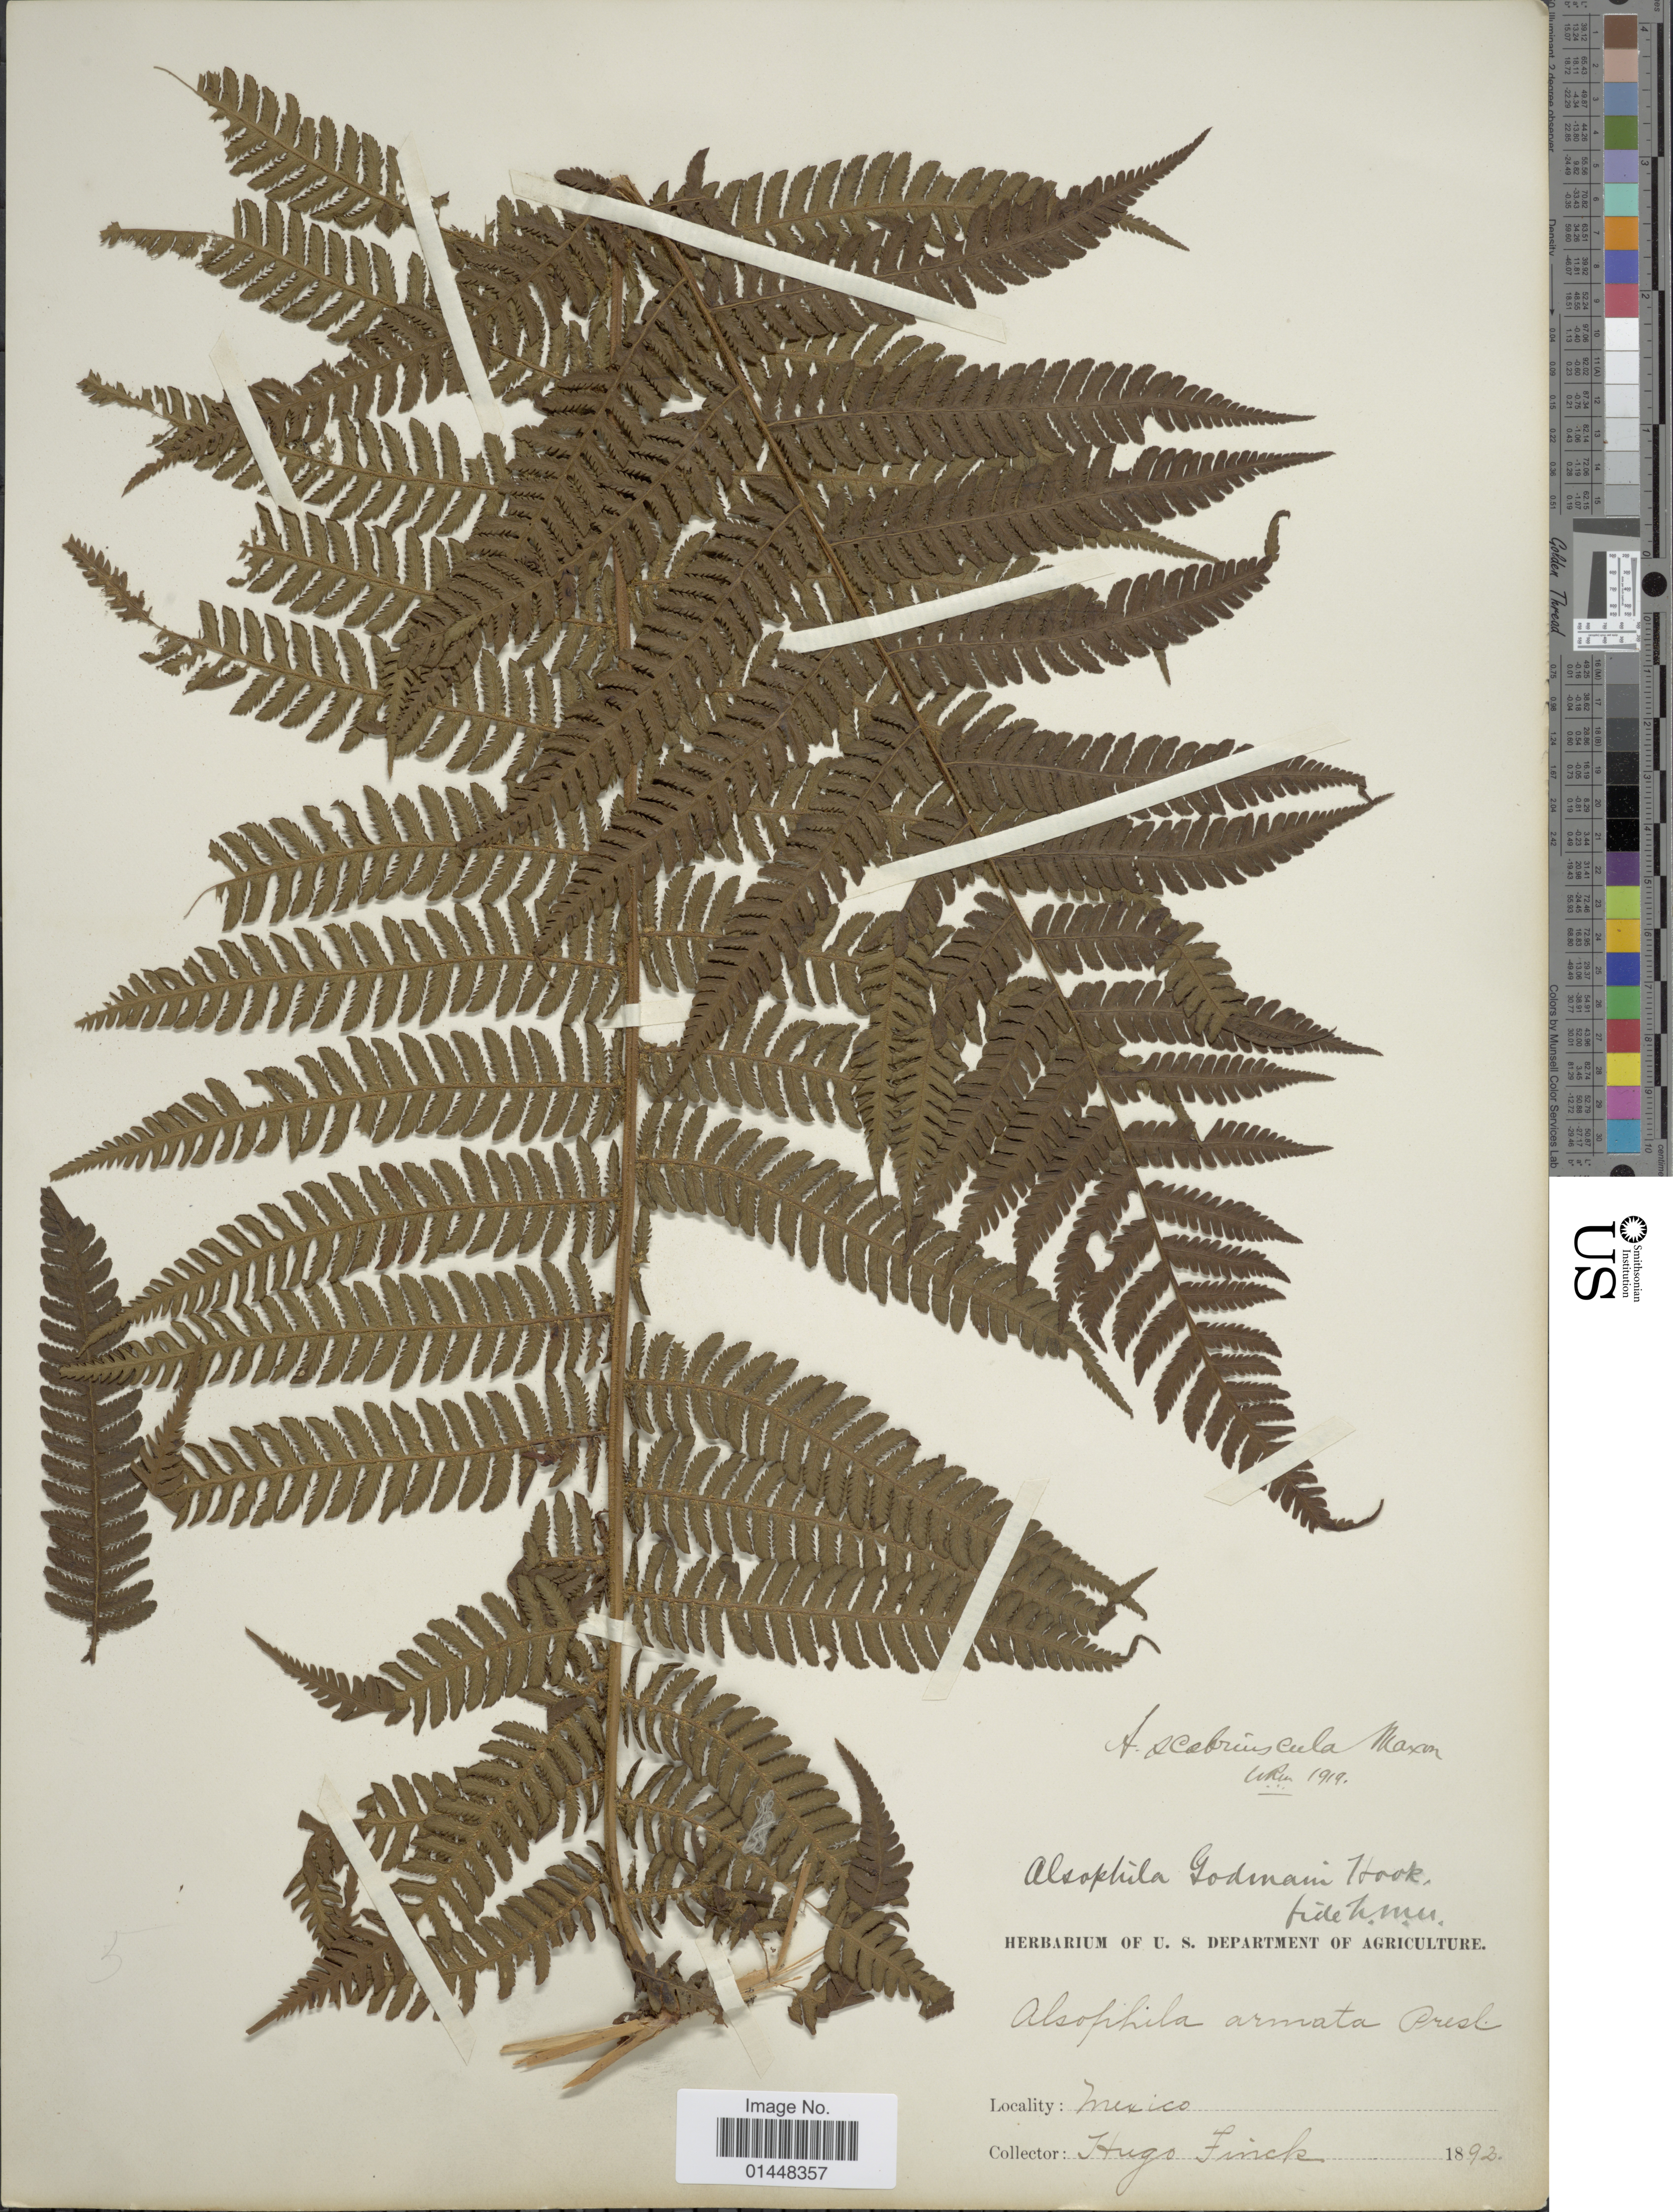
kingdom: Plantae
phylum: Tracheophyta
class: Polypodiopsida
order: Cyatheales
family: Cyatheaceae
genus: Cyathea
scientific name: Cyathea bicrenata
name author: Liebm.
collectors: H. Fink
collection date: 1893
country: Mexico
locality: Mexico